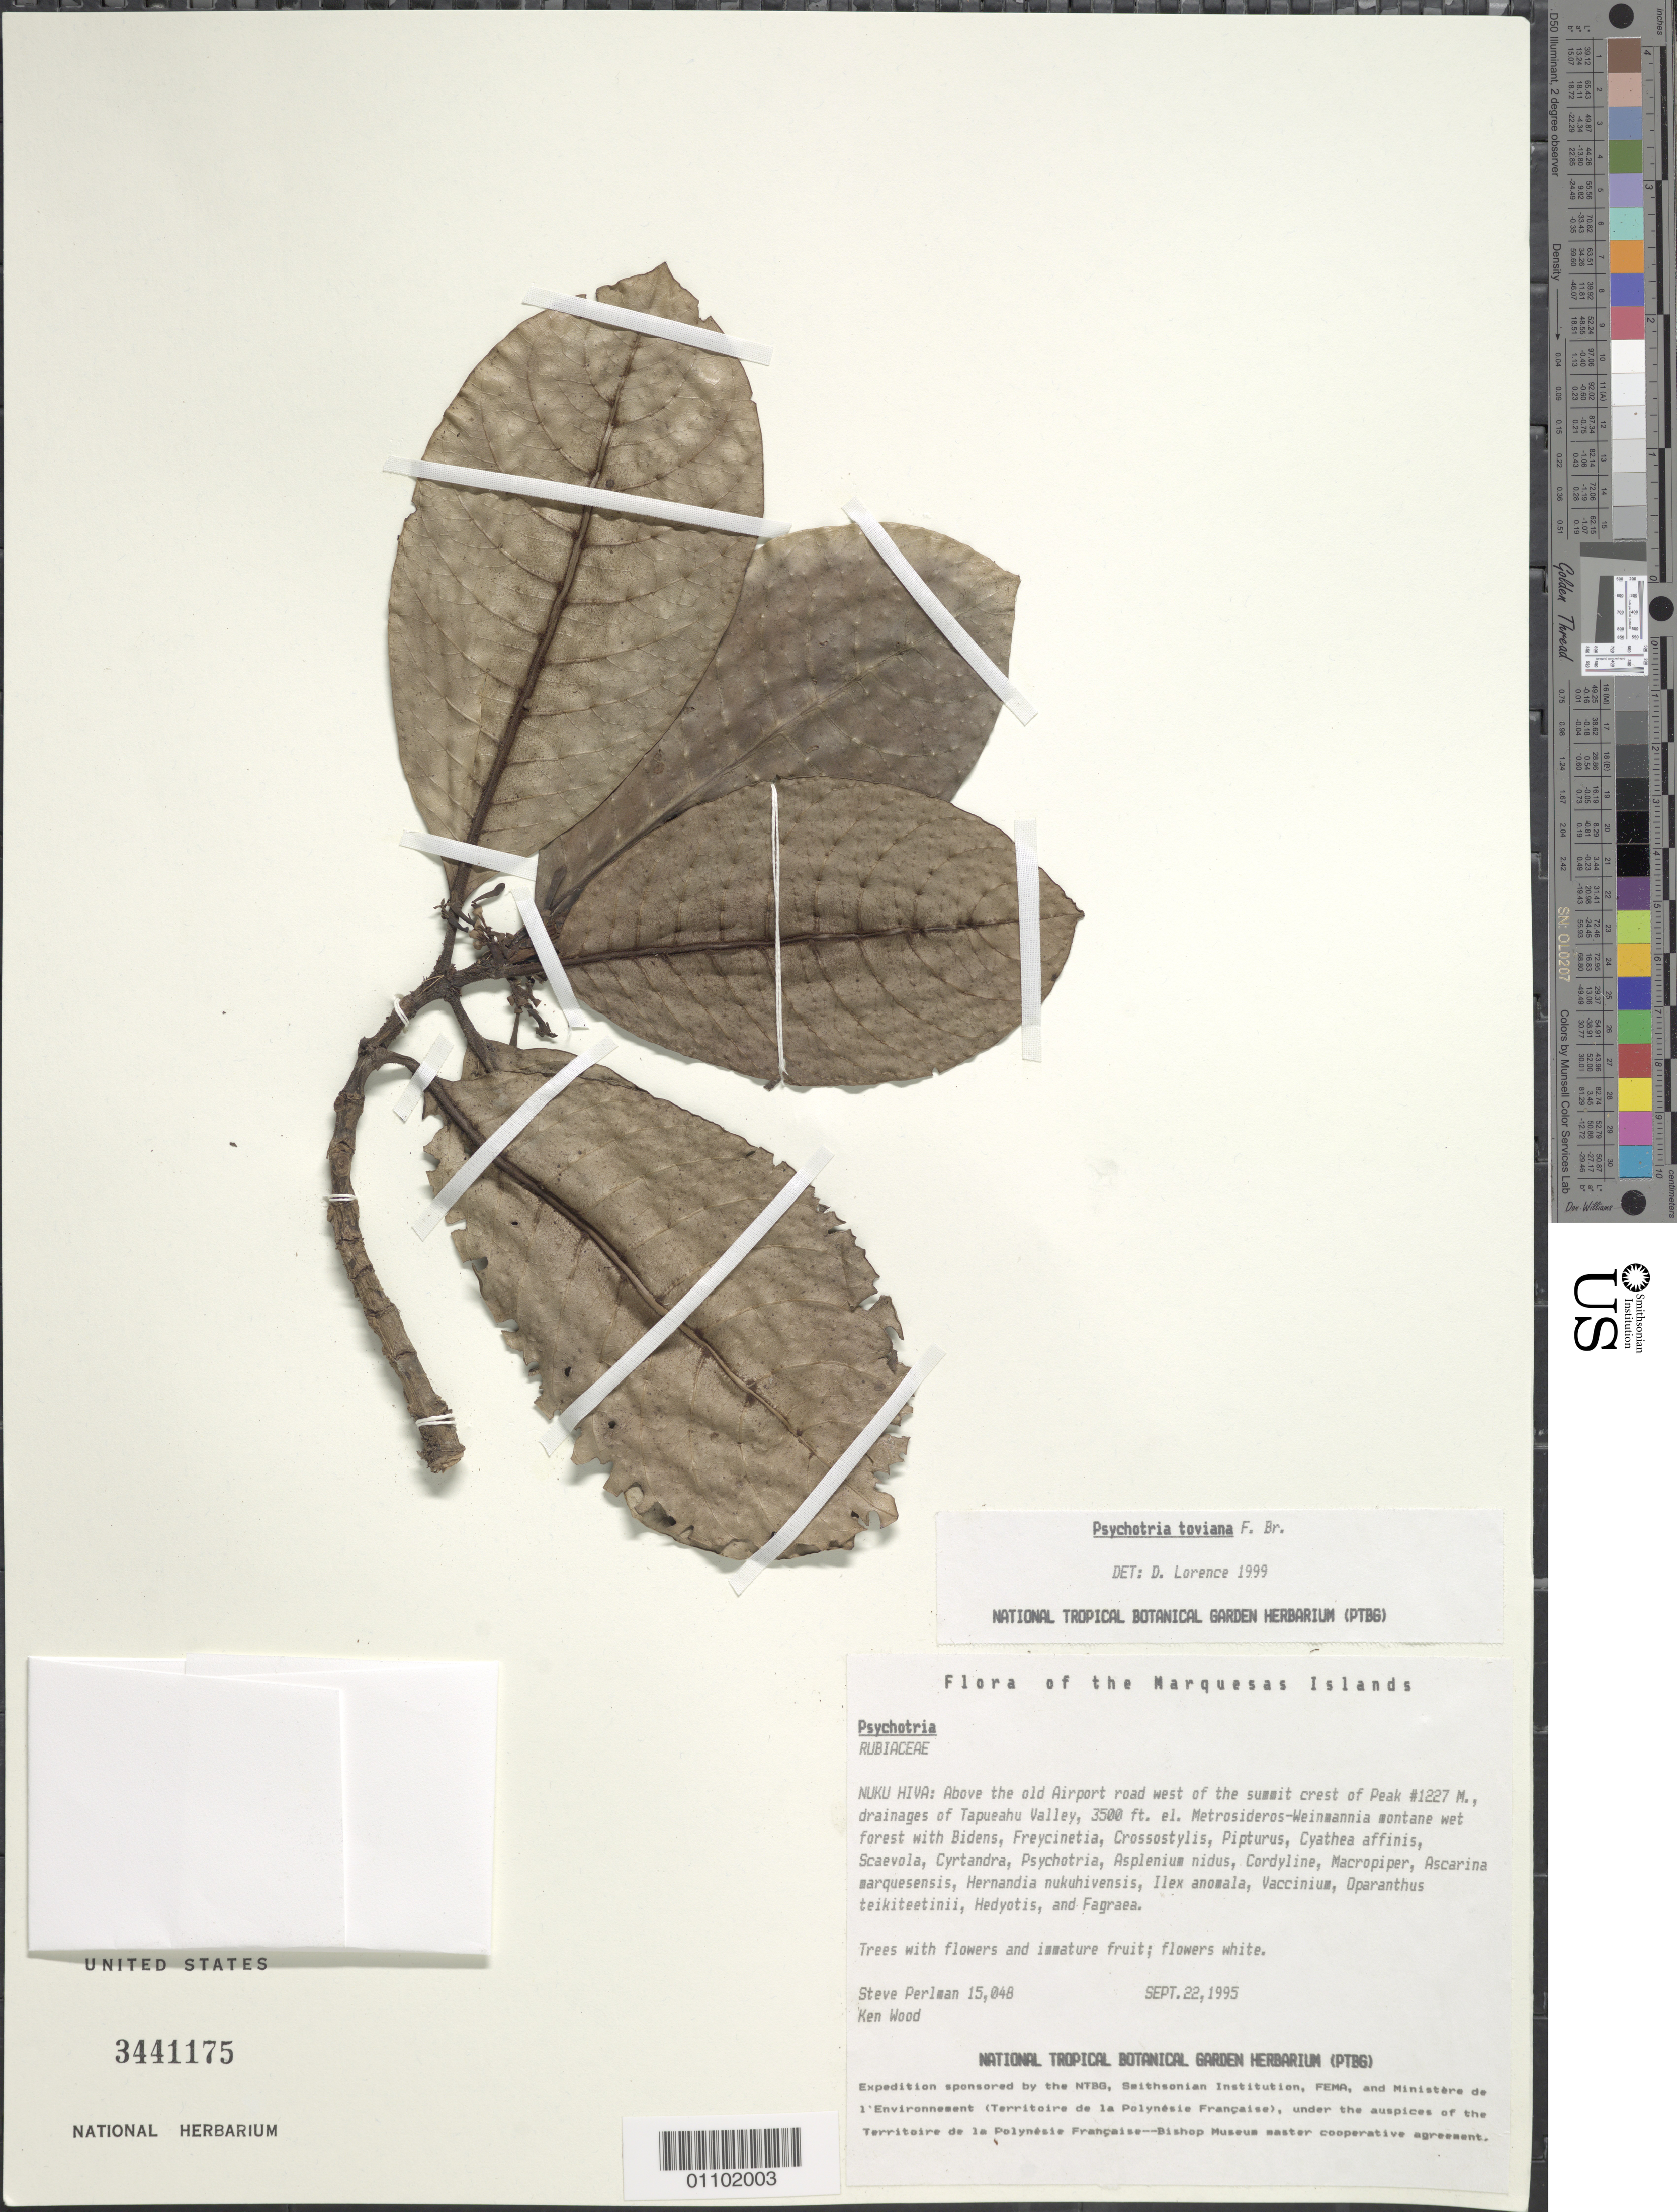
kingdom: Plantae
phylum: Tracheophyta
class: Magnoliopsida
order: Gentianales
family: Rubiaceae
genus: Psychotria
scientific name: Psychotria toviana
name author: F. Br.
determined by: Lorence, David H., (PTBG), National Tropical Botanical Garden (UNITED STATES)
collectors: S. P. Perlman & K. R. Wood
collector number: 15048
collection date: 1995-09-22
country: French Polynesia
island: Nuku Hiva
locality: Above old Airport road, W of summit crest, W of Peak #1227 M., drainages of Tapueahu valley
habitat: In Metrosideros - Weinmannia montane wet forest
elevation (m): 1067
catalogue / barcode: US 3441175